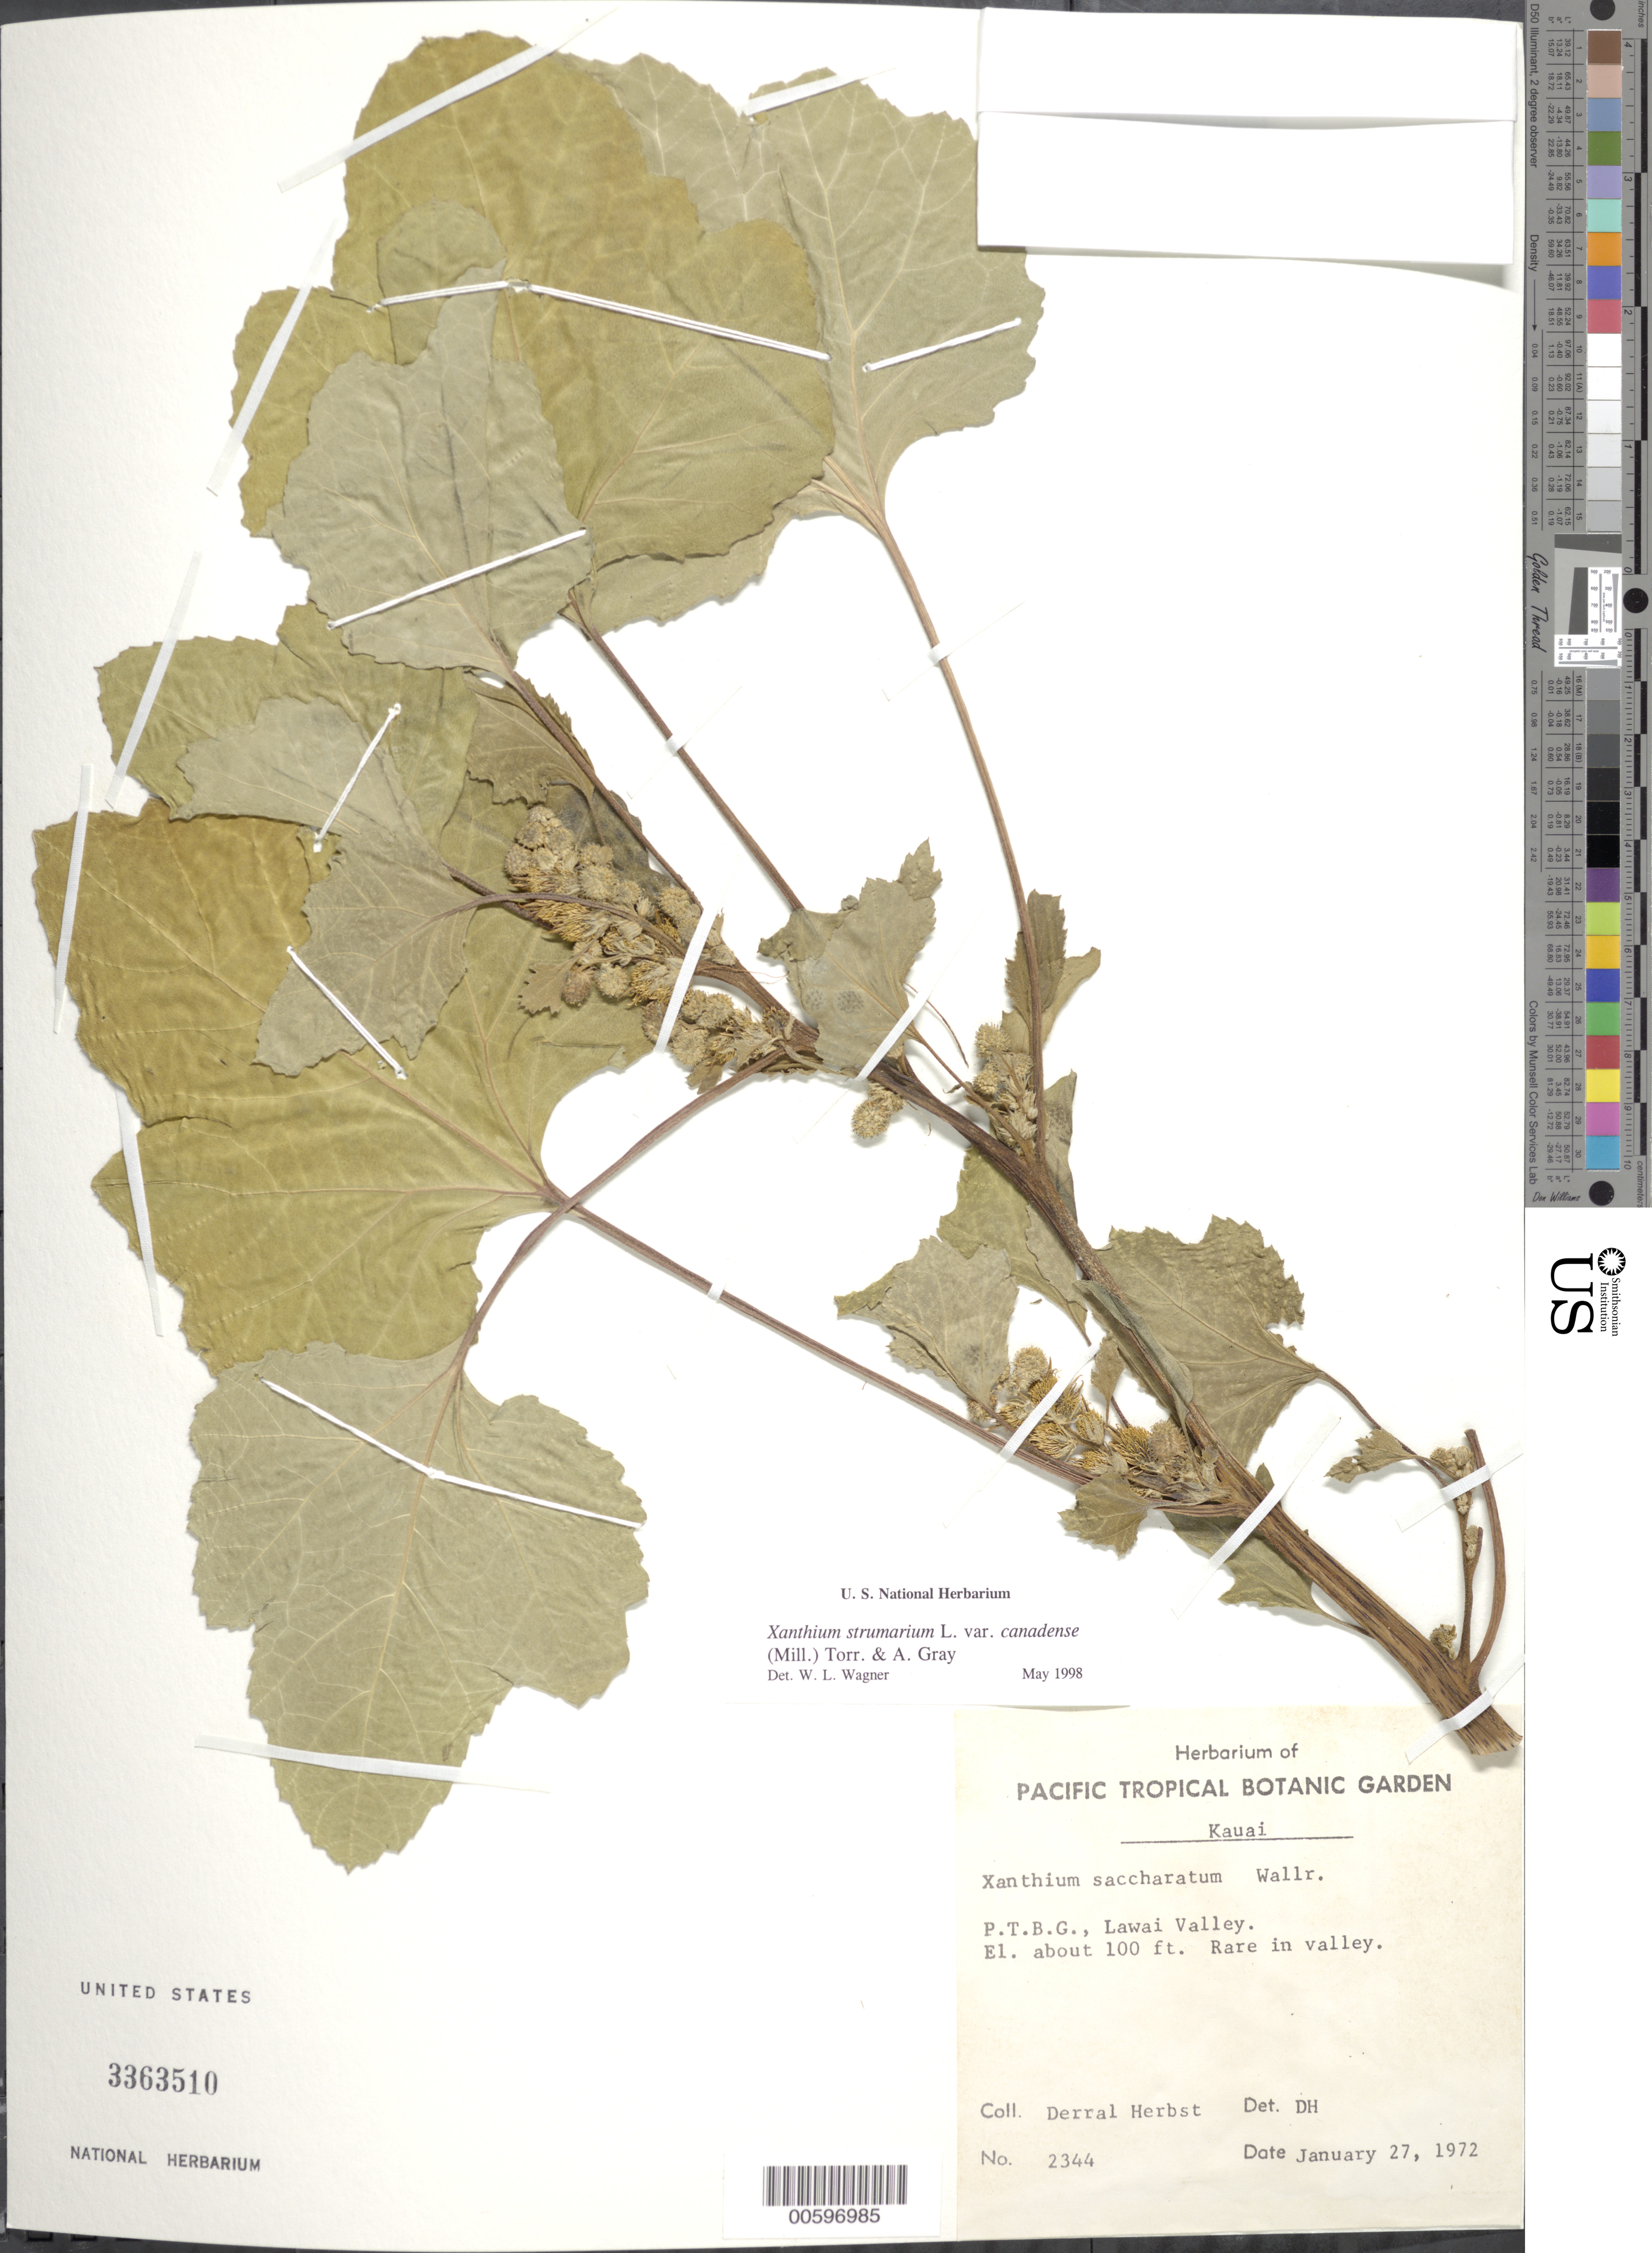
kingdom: Plantae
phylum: Tracheophyta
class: Magnoliopsida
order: Asterales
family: Asteraceae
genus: Xanthium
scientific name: Xanthium strumarium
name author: L.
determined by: Wagner, W. L., (BOT), Smithsonian Institution - National Museum of Natural History (UNITED STATES)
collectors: D. R. Herbst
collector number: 2344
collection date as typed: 27 Jan 1972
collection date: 1972-01-27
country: United States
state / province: Hawaii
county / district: Kauai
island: Kaua'i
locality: P.T.B.G., Lawai Valley.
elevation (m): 30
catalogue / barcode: US 3363510